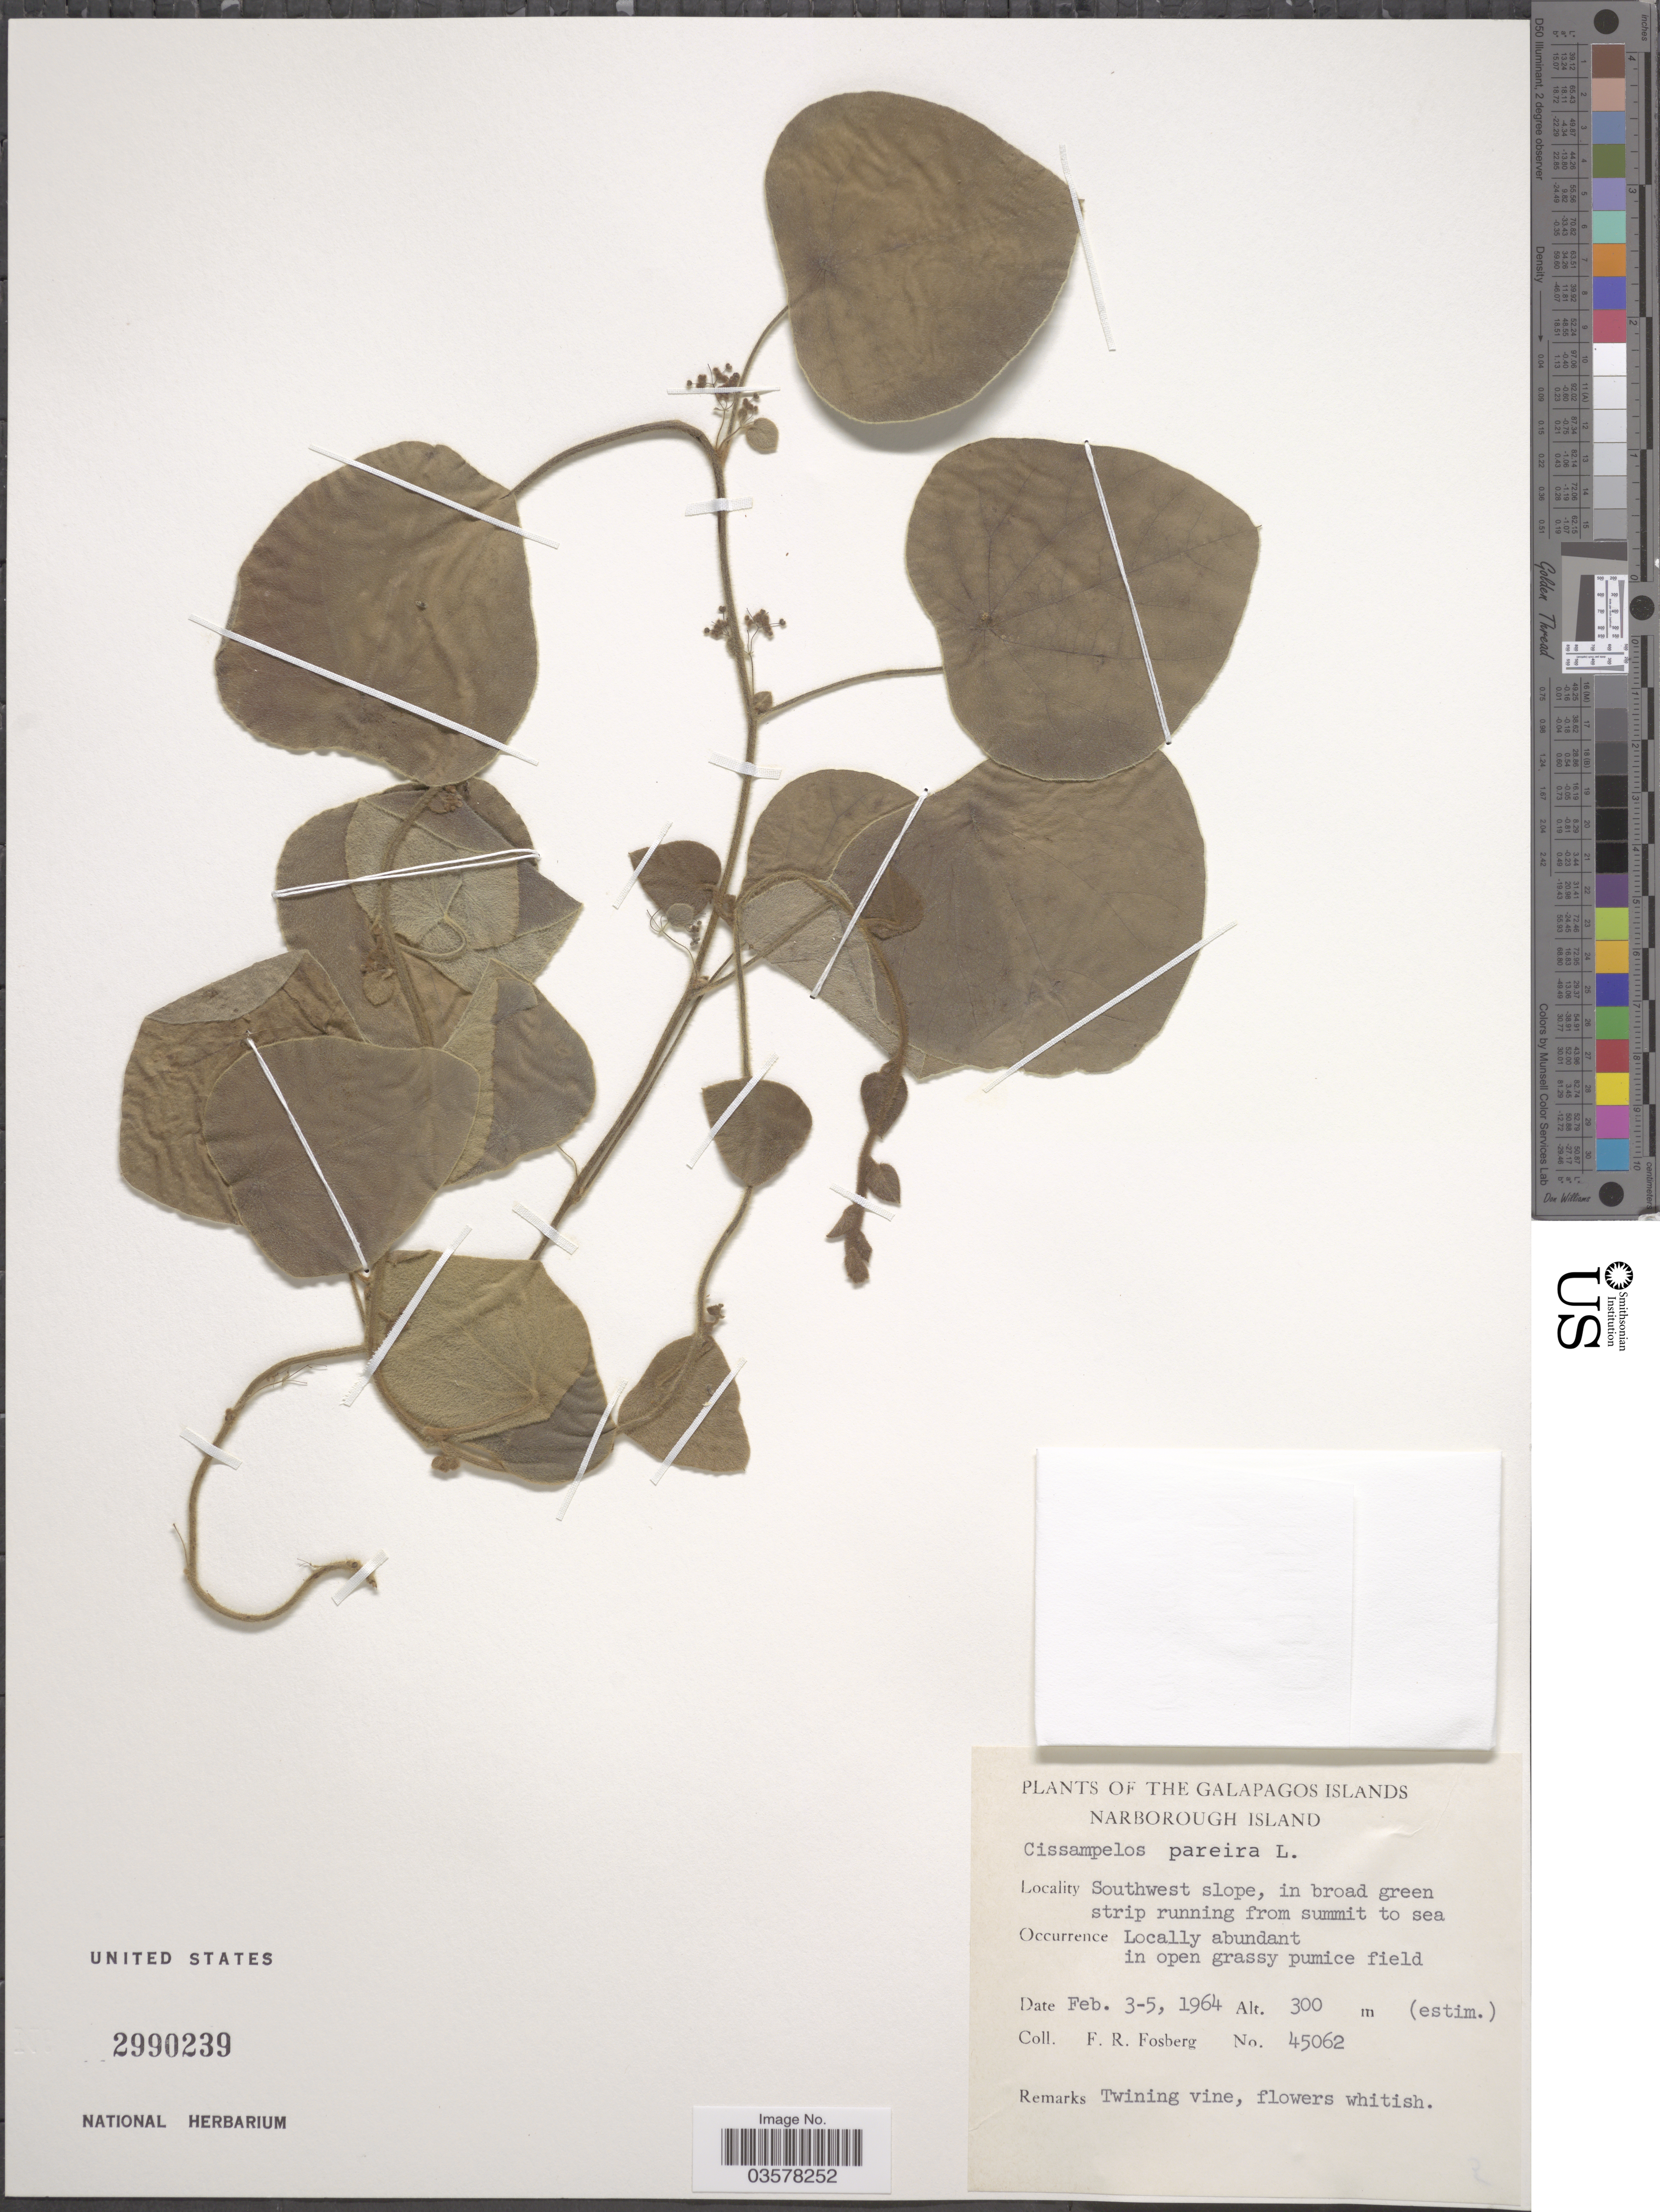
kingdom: Plantae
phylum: Tracheophyta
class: Magnoliopsida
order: Ranunculales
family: Menispermaceae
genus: Cissampelos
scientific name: Cissampelos pareira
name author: L.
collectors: F. R. Fosberg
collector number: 45062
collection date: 1964-02-03/1964-02-05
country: Ecuador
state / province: Colón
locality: The Galapagos Islands. Narborough Island. Southwest slope, in broad green strip running from summit to sea.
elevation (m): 300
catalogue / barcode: US 2990239